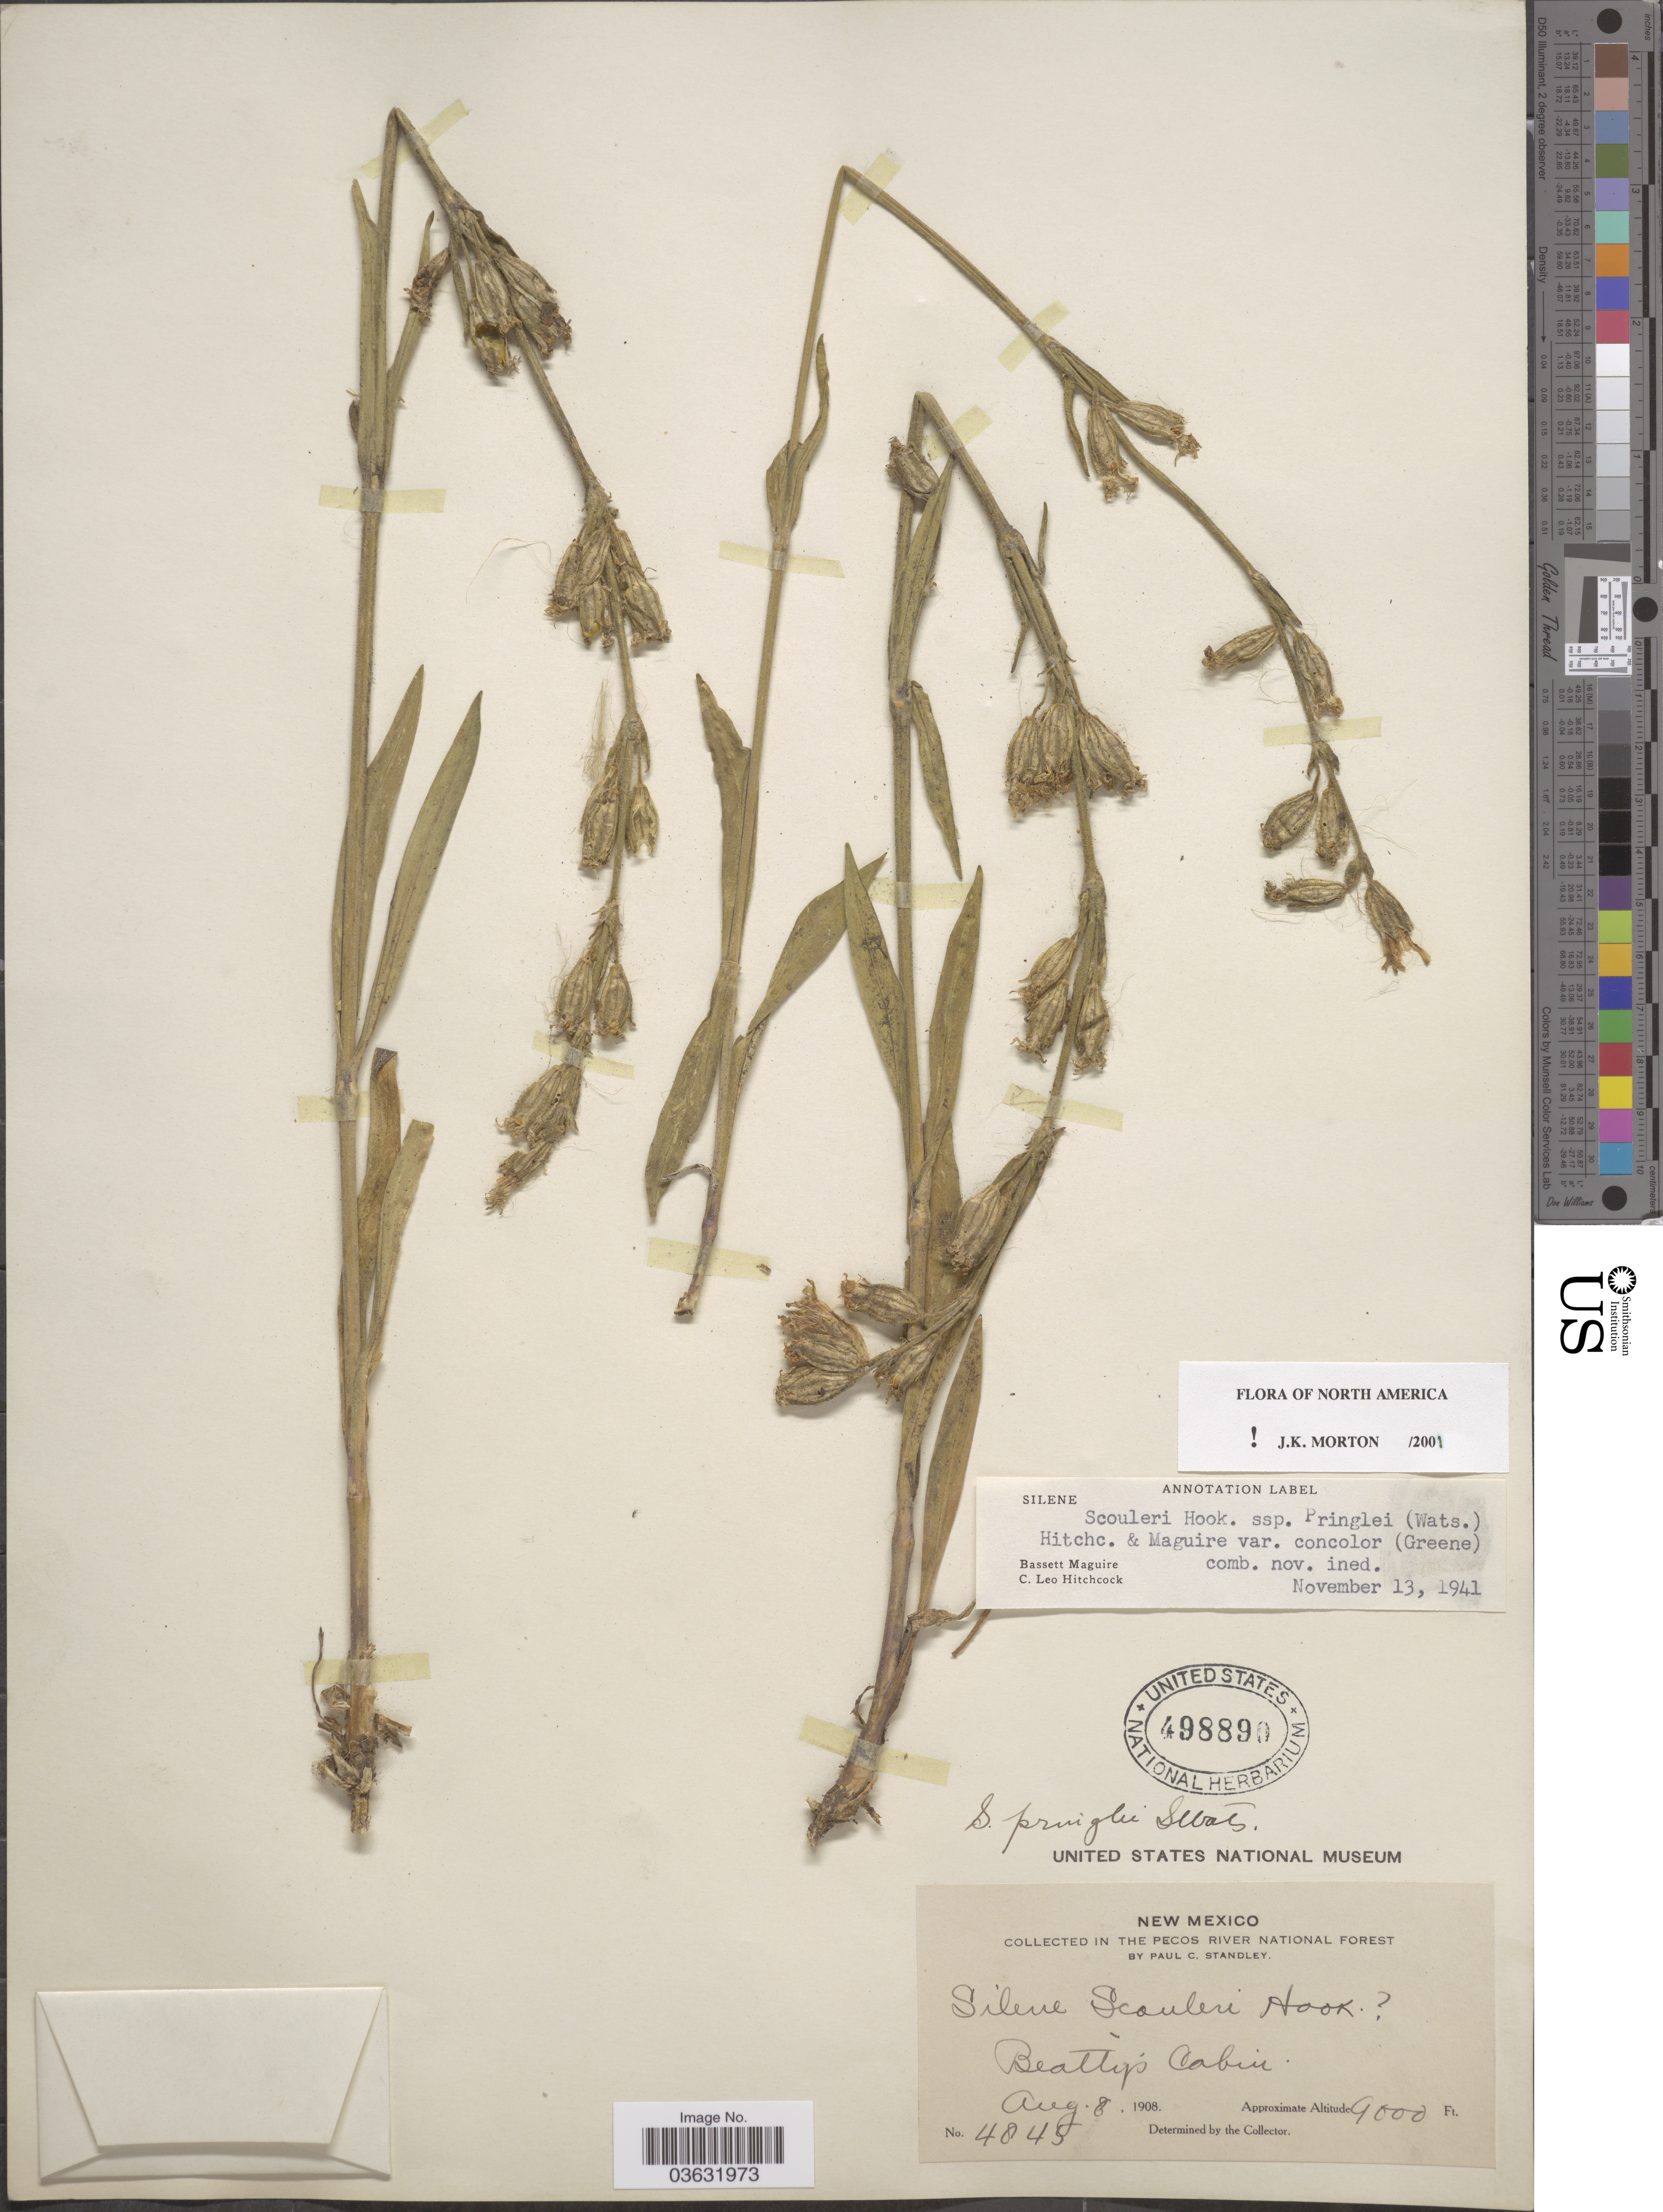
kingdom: Plantae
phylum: Tracheophyta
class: Magnoliopsida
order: Caryophyllales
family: Caryophyllaceae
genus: Silene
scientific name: Silene scouleri var. concolor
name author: (Greene) C.L. Hitchc. & Maguire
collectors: P. C. Standley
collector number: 4845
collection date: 1908-08-08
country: United States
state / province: New Mexico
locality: In the Pecos River National Forest. Beatty's Cabin.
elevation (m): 2743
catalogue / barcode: US 498890